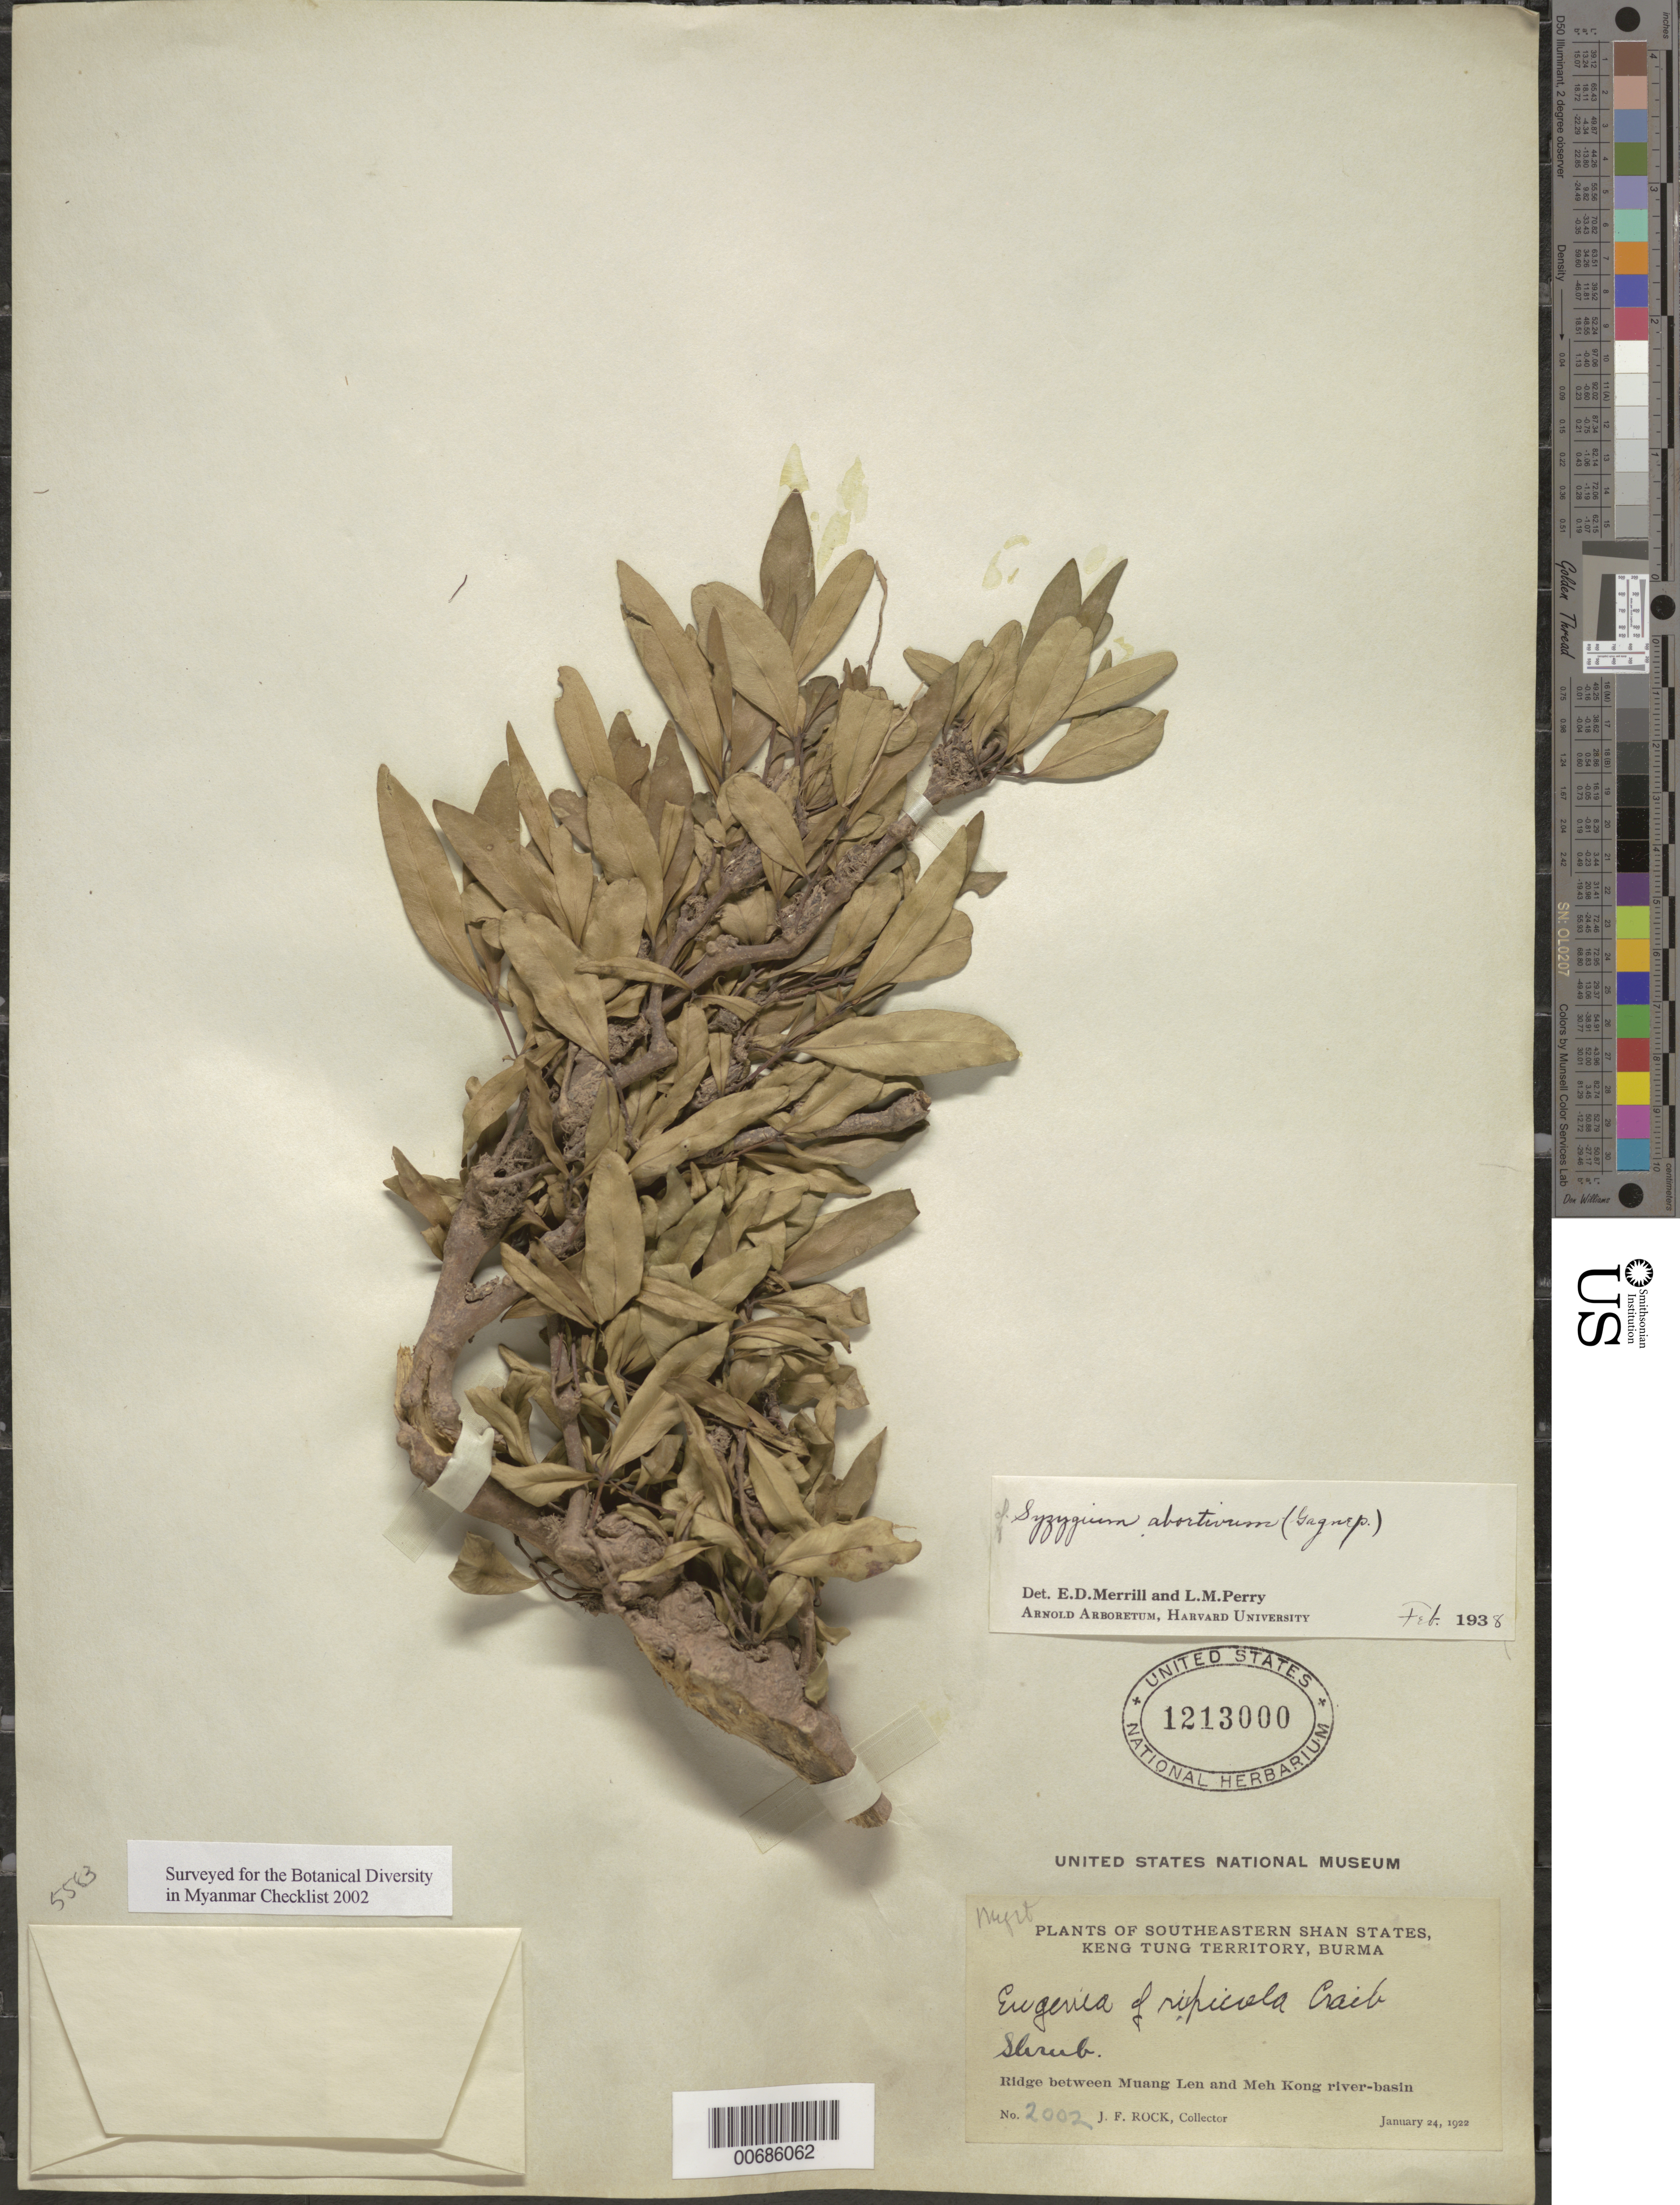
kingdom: Plantae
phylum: Tracheophyta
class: Magnoliopsida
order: Myrtales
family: Myrtaceae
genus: Syzygium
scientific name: Syzygium abortivum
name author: (Gagnep.) Merr.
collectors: J. F. Rock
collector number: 2002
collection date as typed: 24 Jan 1922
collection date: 1922-01-24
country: Myanmar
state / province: Shan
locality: Southeastern Shan States, Keng Tung Terr., betw. Muang Len and Meh Kong river basin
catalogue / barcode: US 1213000